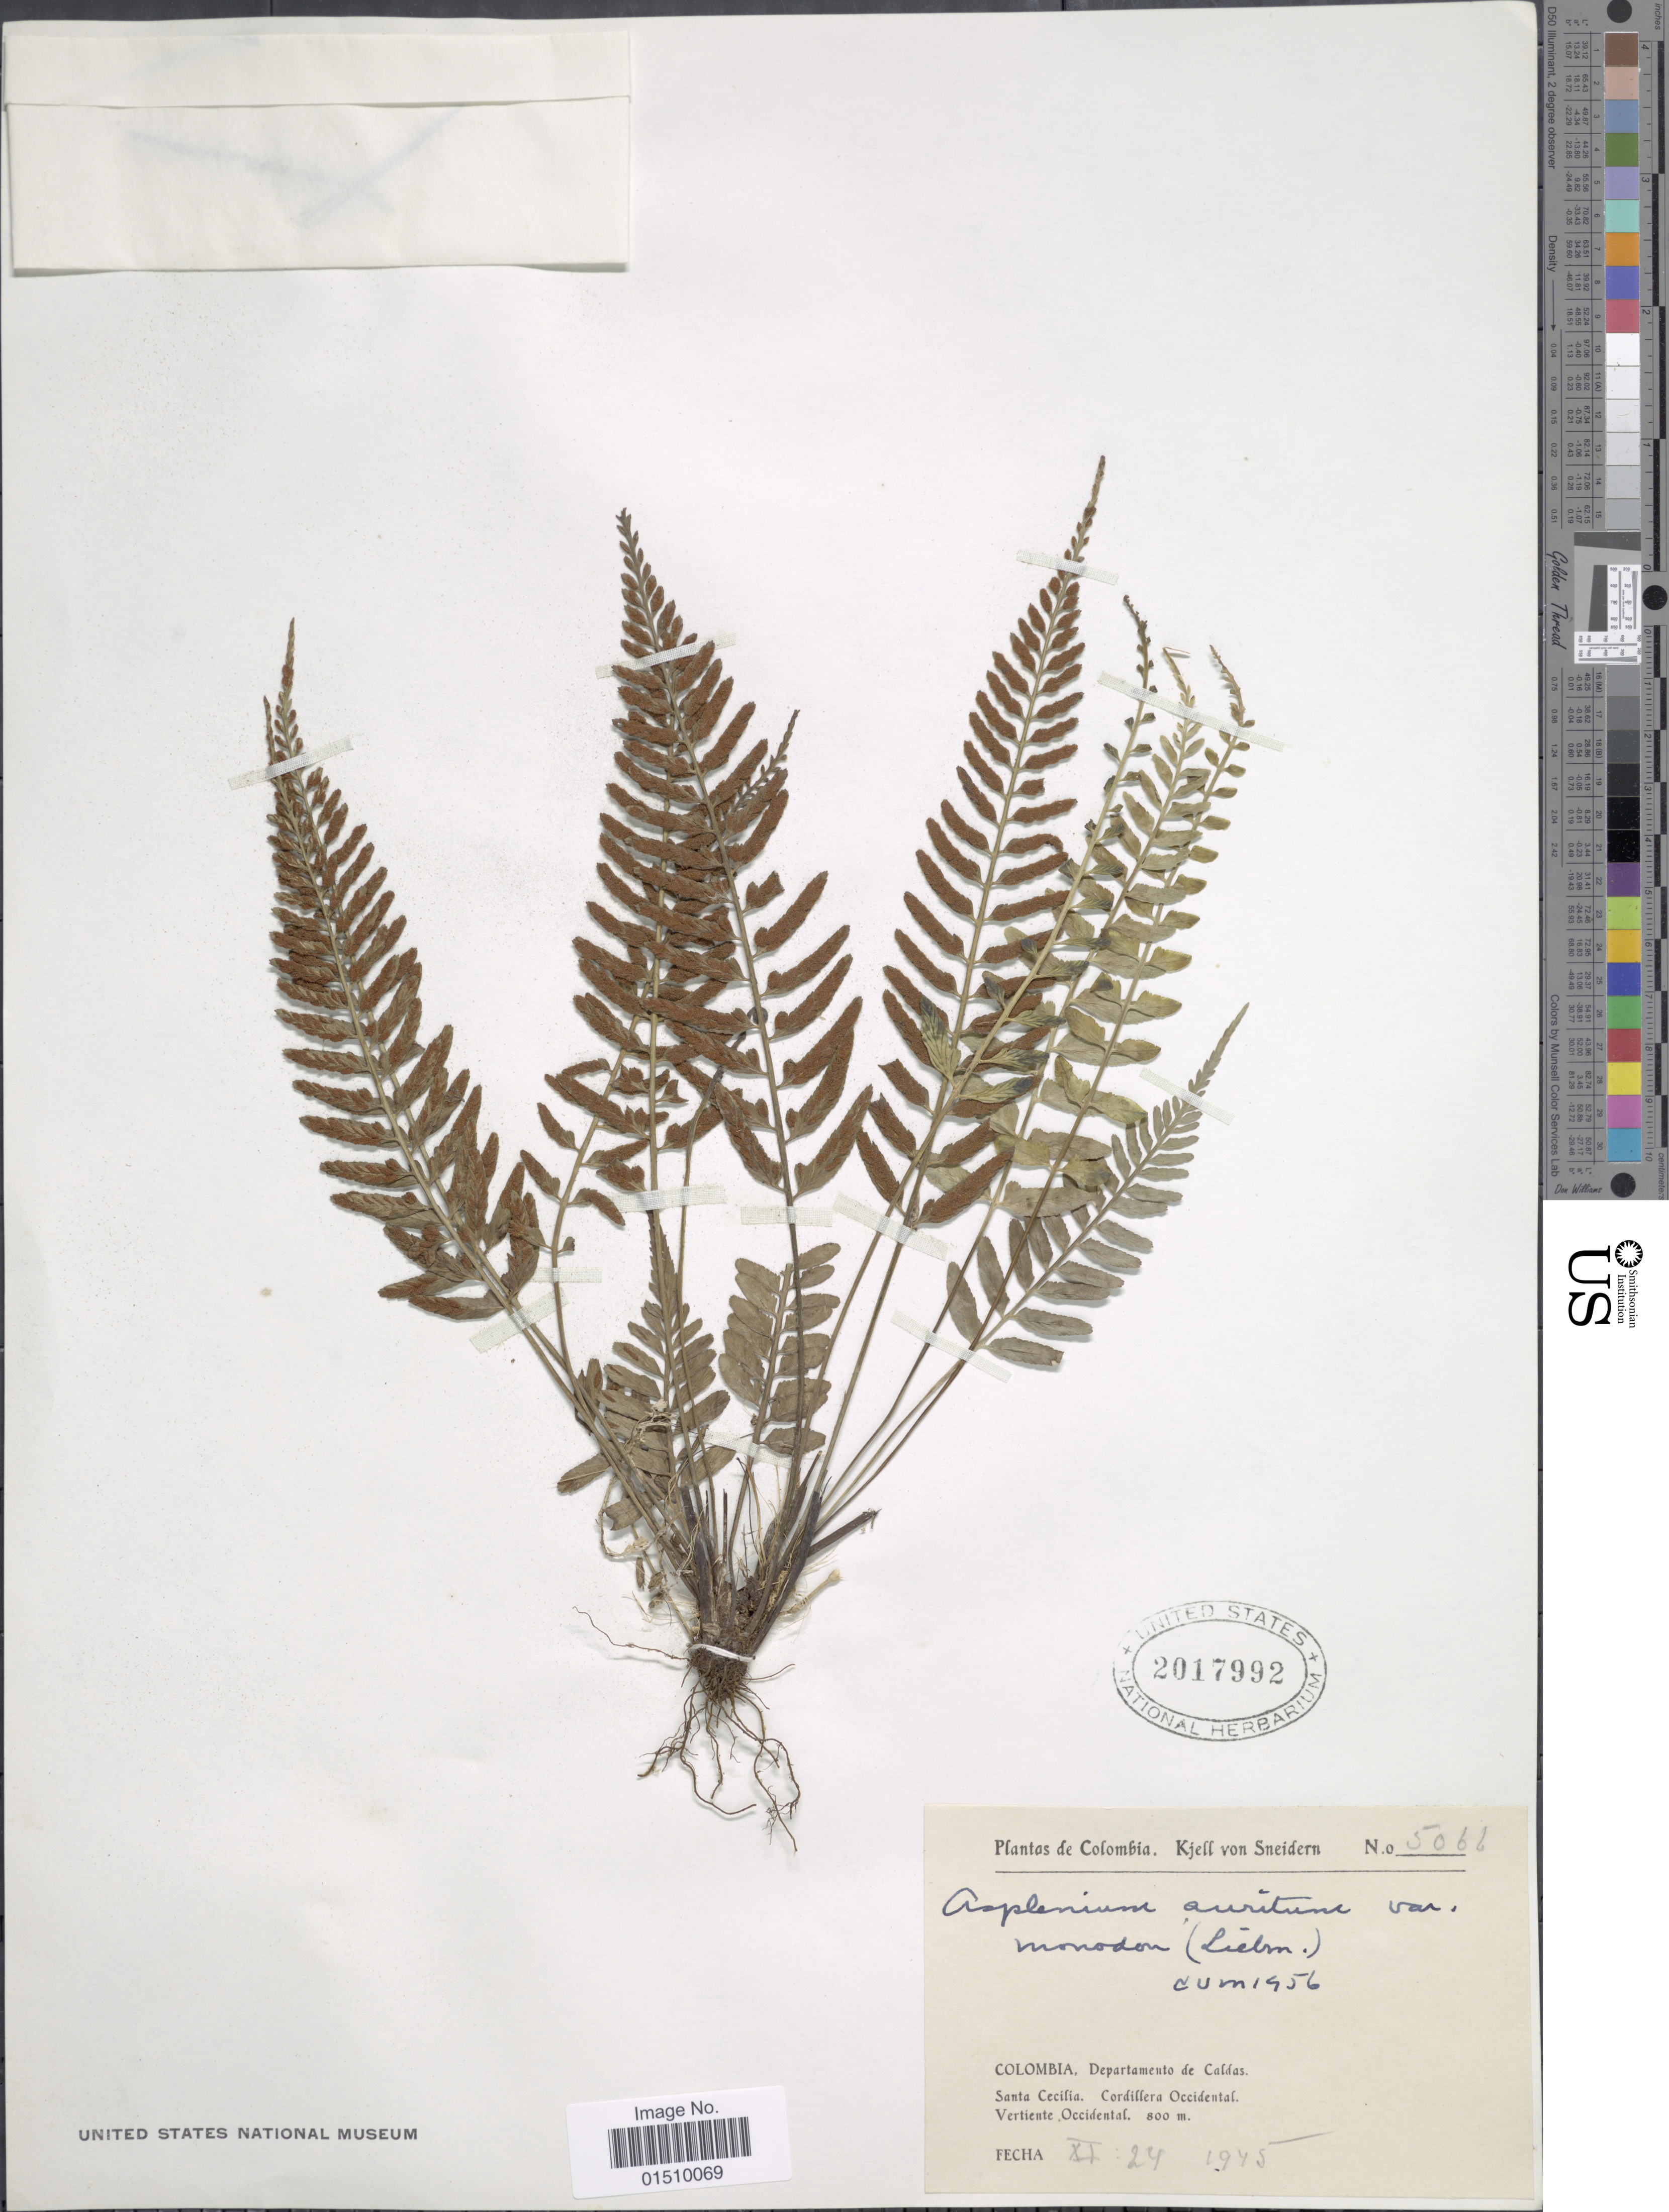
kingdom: Plantae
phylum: Tracheophyta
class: Polypodiopsida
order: Polypodiales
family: Aspleniaceae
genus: Asplenium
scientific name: Asplenium auritum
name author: Sw.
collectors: K. von Sneidern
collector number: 5066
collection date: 1945-11-24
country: Colombia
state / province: Caldas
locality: Colombia, Departamento de Caldas, Santa Cecilia, Cordillera Occidental, Vertiente Occidental.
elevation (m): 800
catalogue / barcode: US 2017992